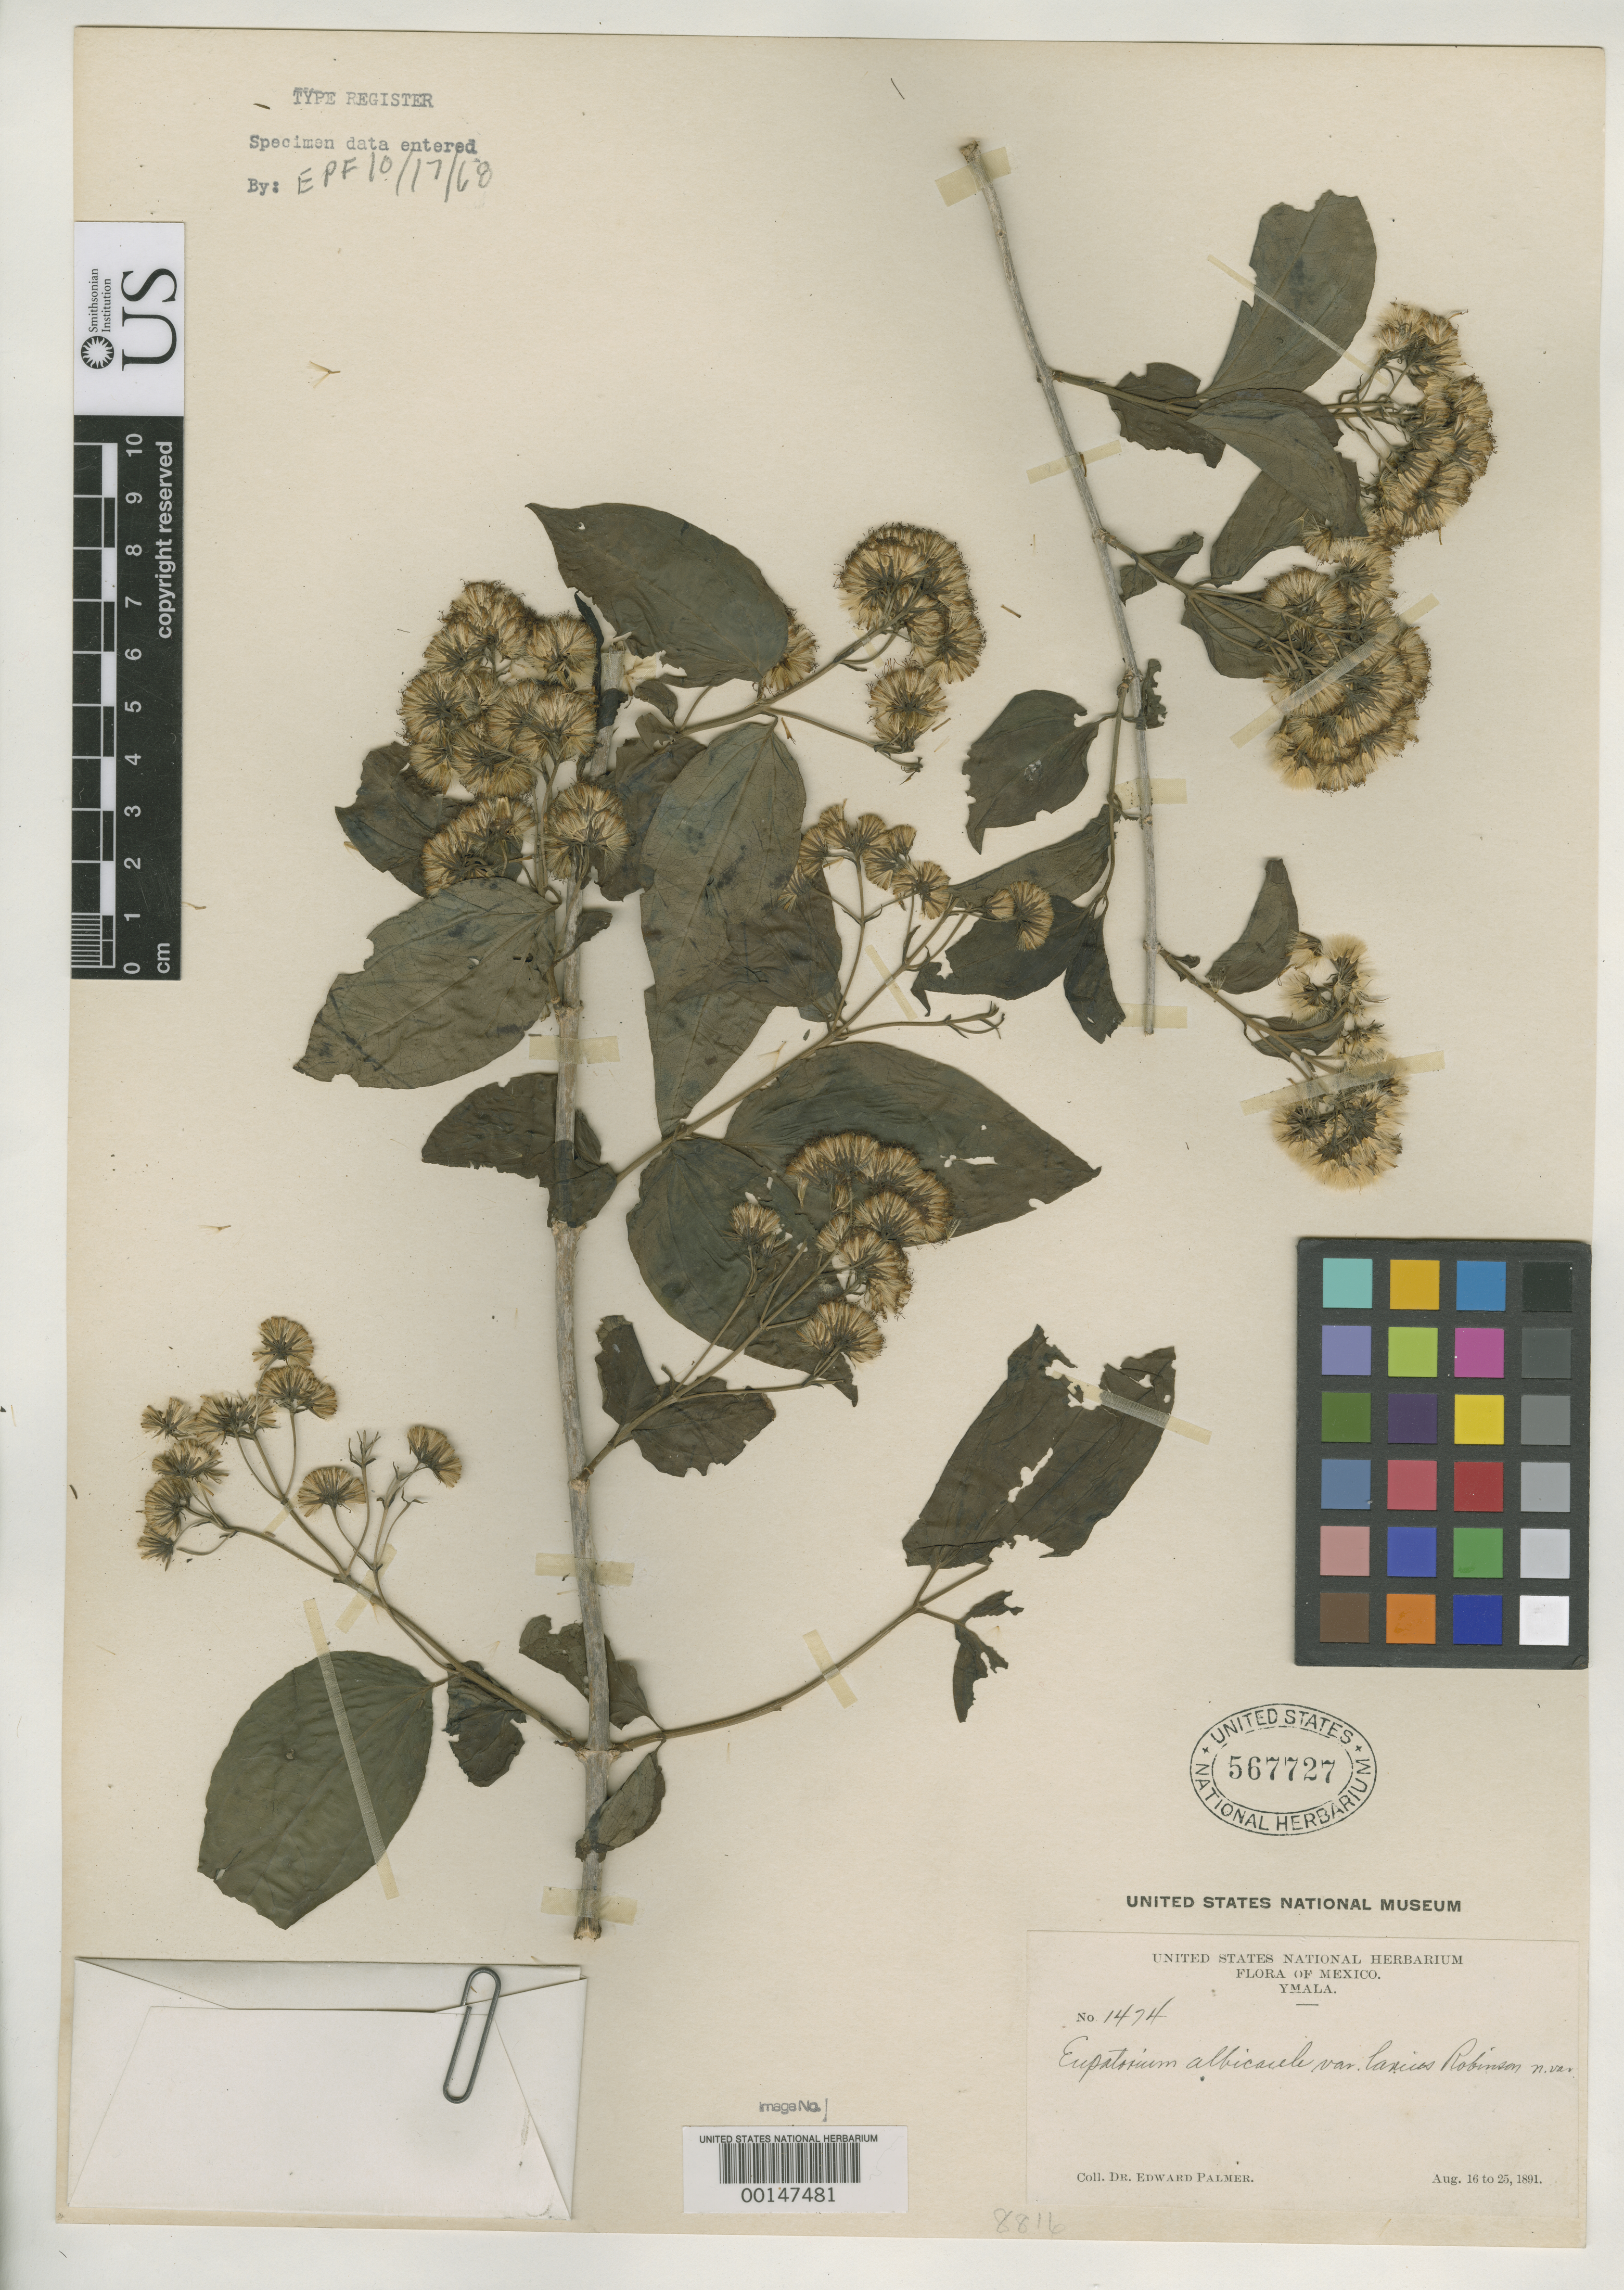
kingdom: Plantae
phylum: Tracheophyta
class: Magnoliopsida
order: Asterales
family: Asteraceae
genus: Eupatorium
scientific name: Eupatorium albicaule var. laxius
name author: B.L. Rob.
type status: Isotype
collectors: E. Palmer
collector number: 1474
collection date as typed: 16 Aug 1891 to 25 Aug 1891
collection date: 1891-08-16/1891-08-25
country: Mexico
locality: Ymala.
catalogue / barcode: US 567727